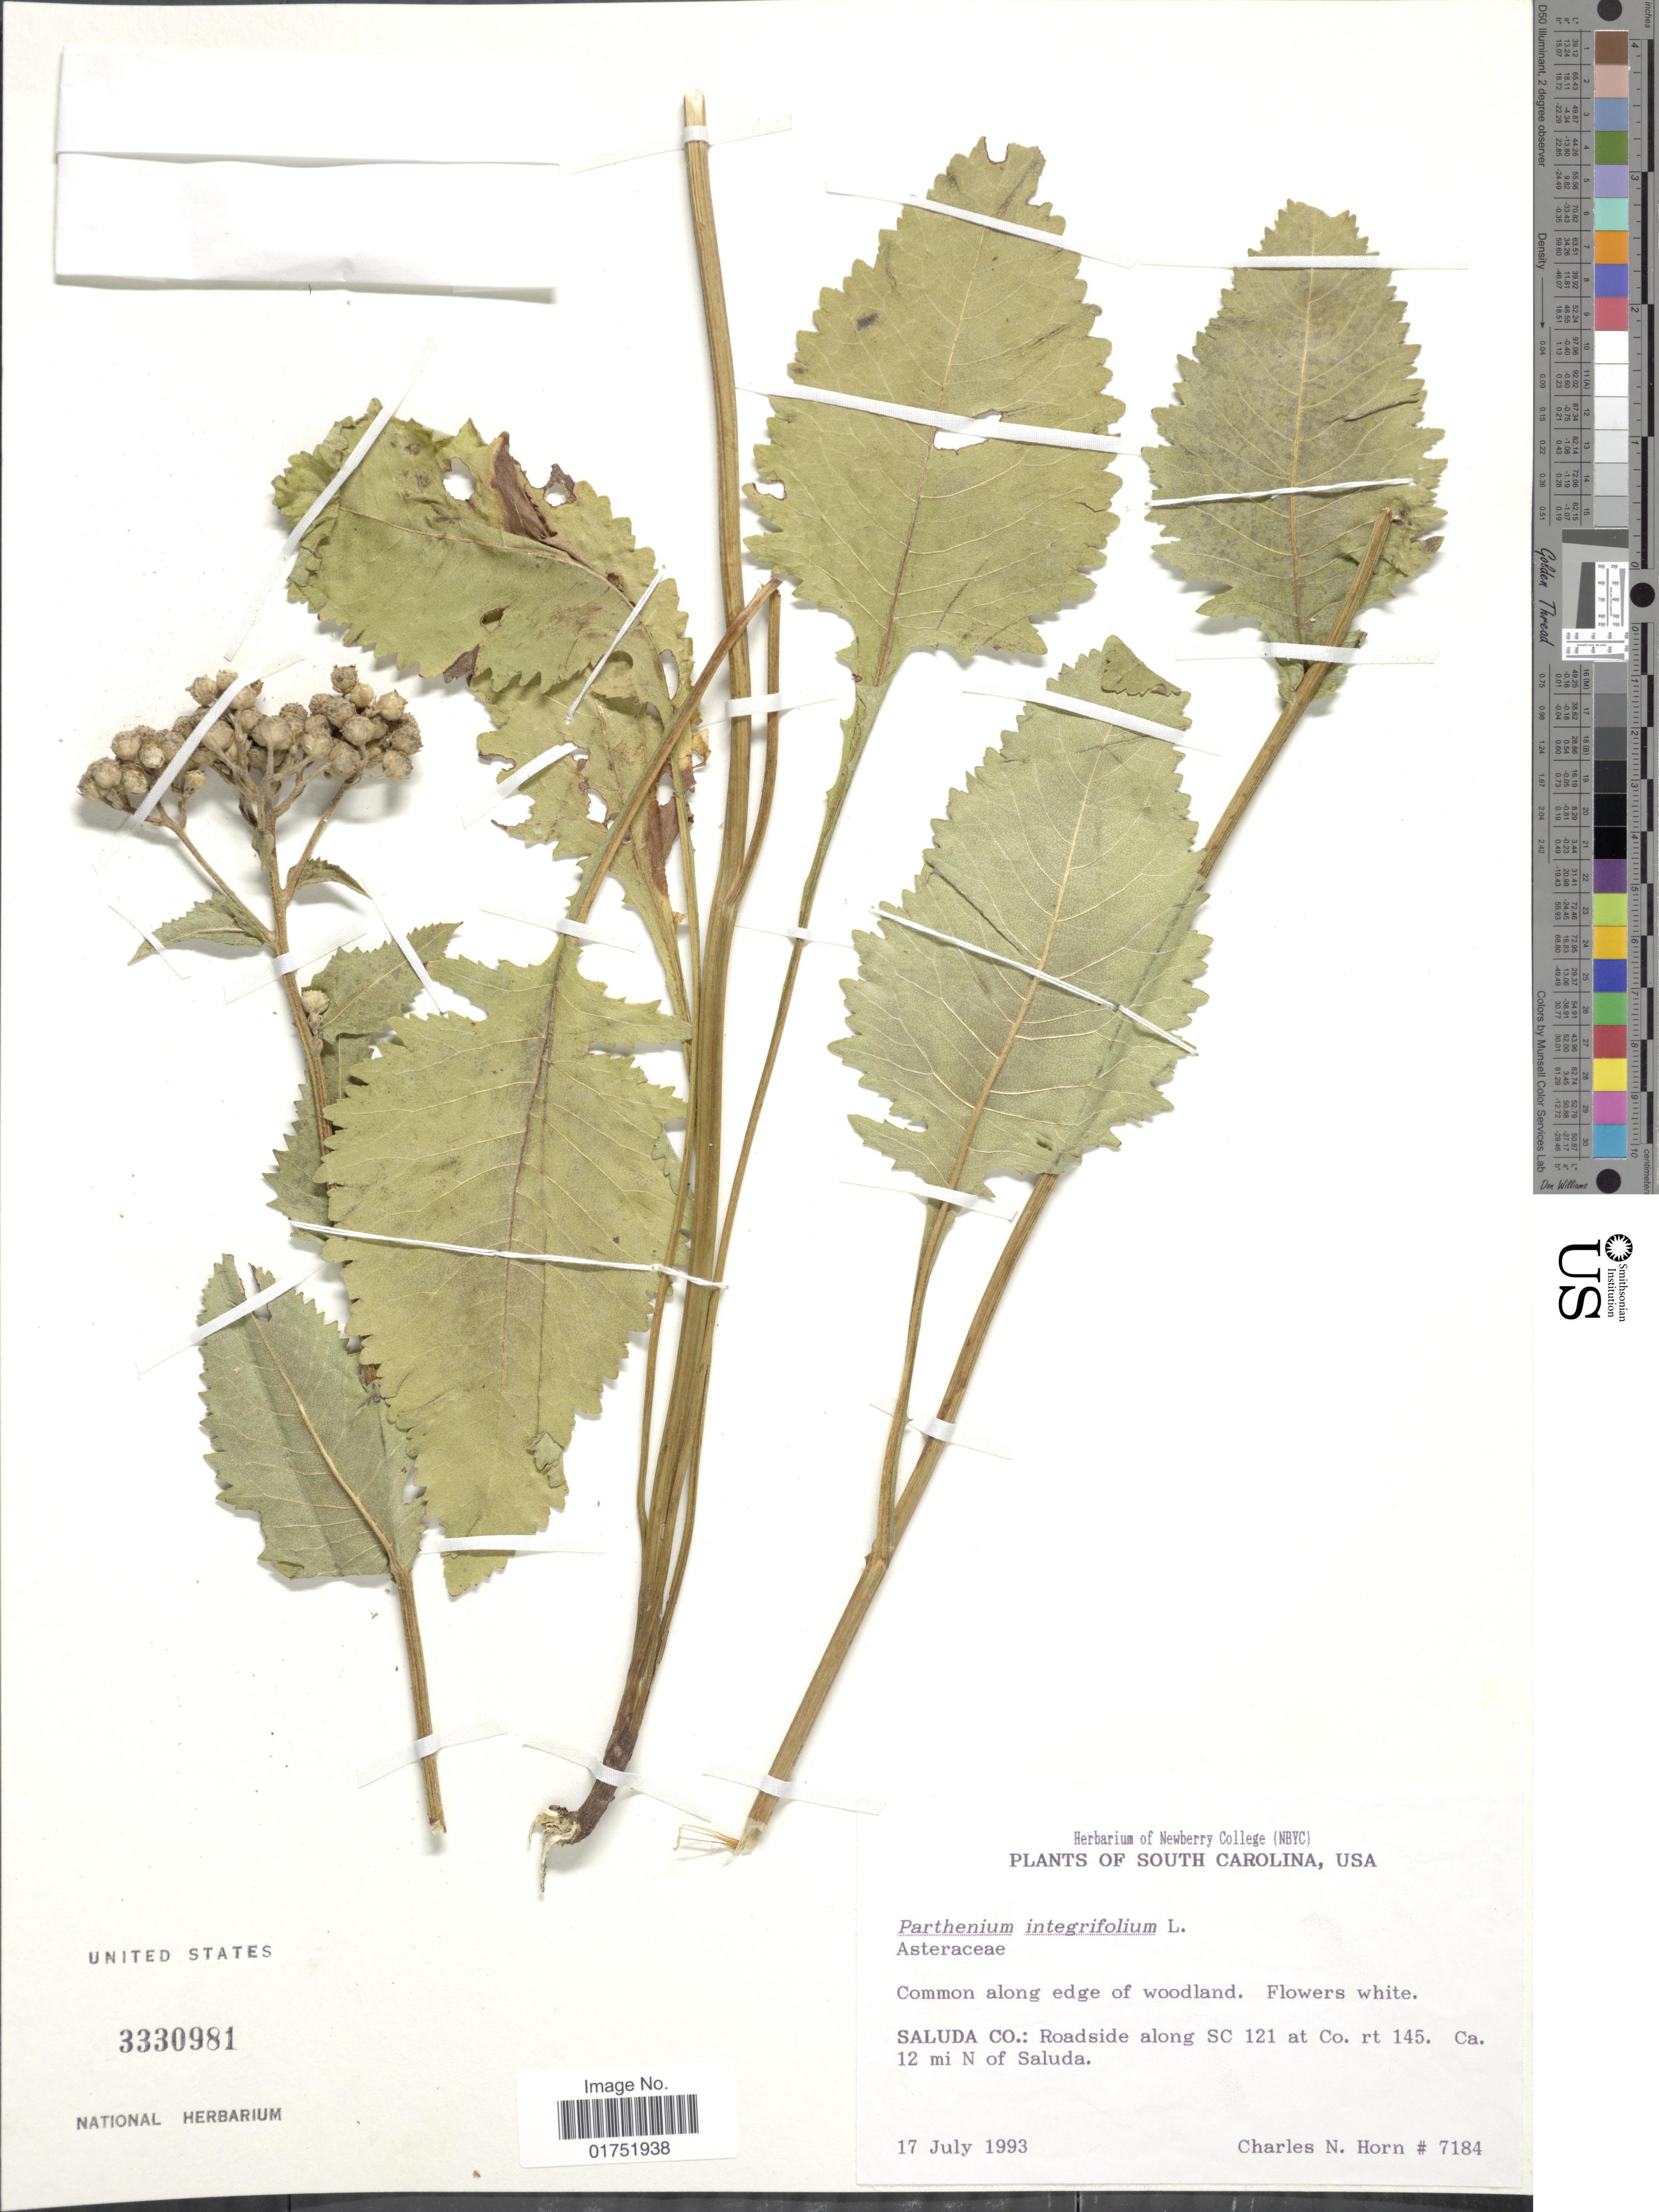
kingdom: Plantae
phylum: Tracheophyta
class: Magnoliopsida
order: Asterales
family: Asteraceae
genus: Parthenium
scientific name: Parthenium integrifolium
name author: L.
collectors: C. N. Horn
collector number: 7184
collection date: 1993-07-17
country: United States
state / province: South Carolina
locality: USA, Saluda Co., roadside along SC 121 at Co. rt 145, ca 12 mi N of Saluda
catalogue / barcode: US 3330981